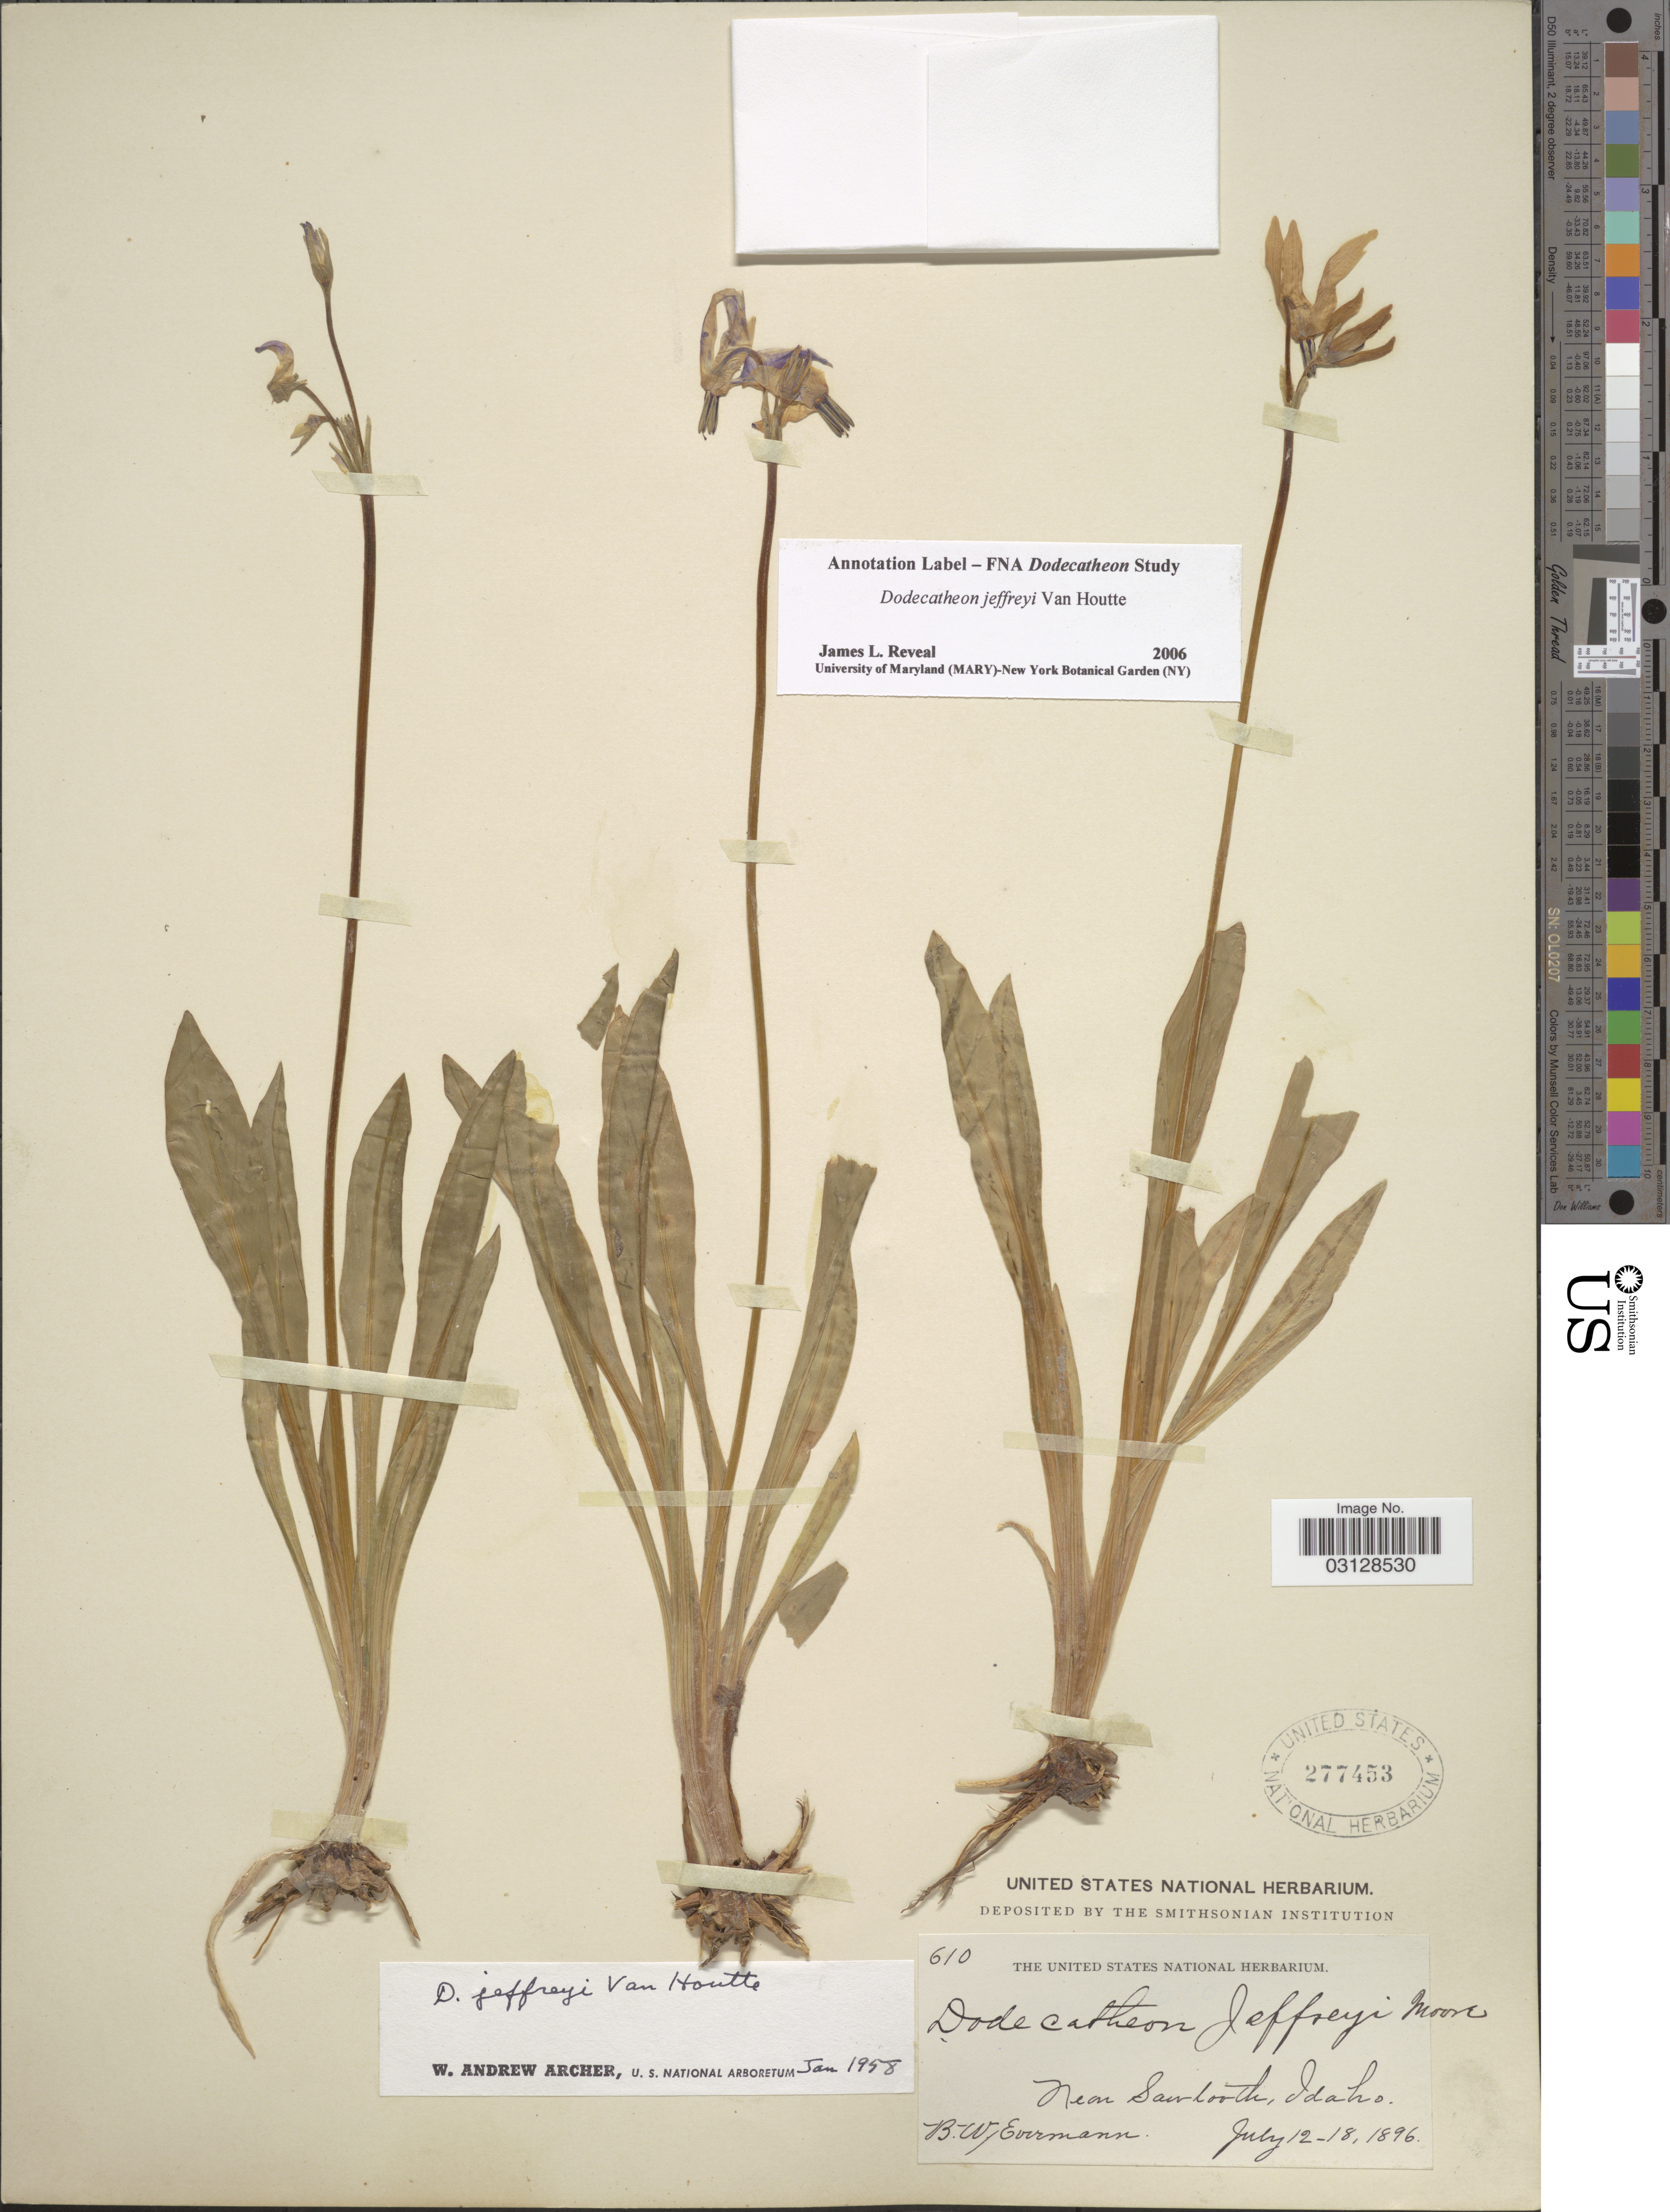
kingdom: Plantae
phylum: Tracheophyta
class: Magnoliopsida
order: Ericales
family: Primulaceae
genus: Dodecatheon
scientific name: Dodecatheon jeffreyi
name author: Van Houtte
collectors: B. W. Evermann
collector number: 610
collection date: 1896-07-12/1896-07-18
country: United States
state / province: Idaho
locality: Near Sawtooth.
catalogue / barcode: US 277453